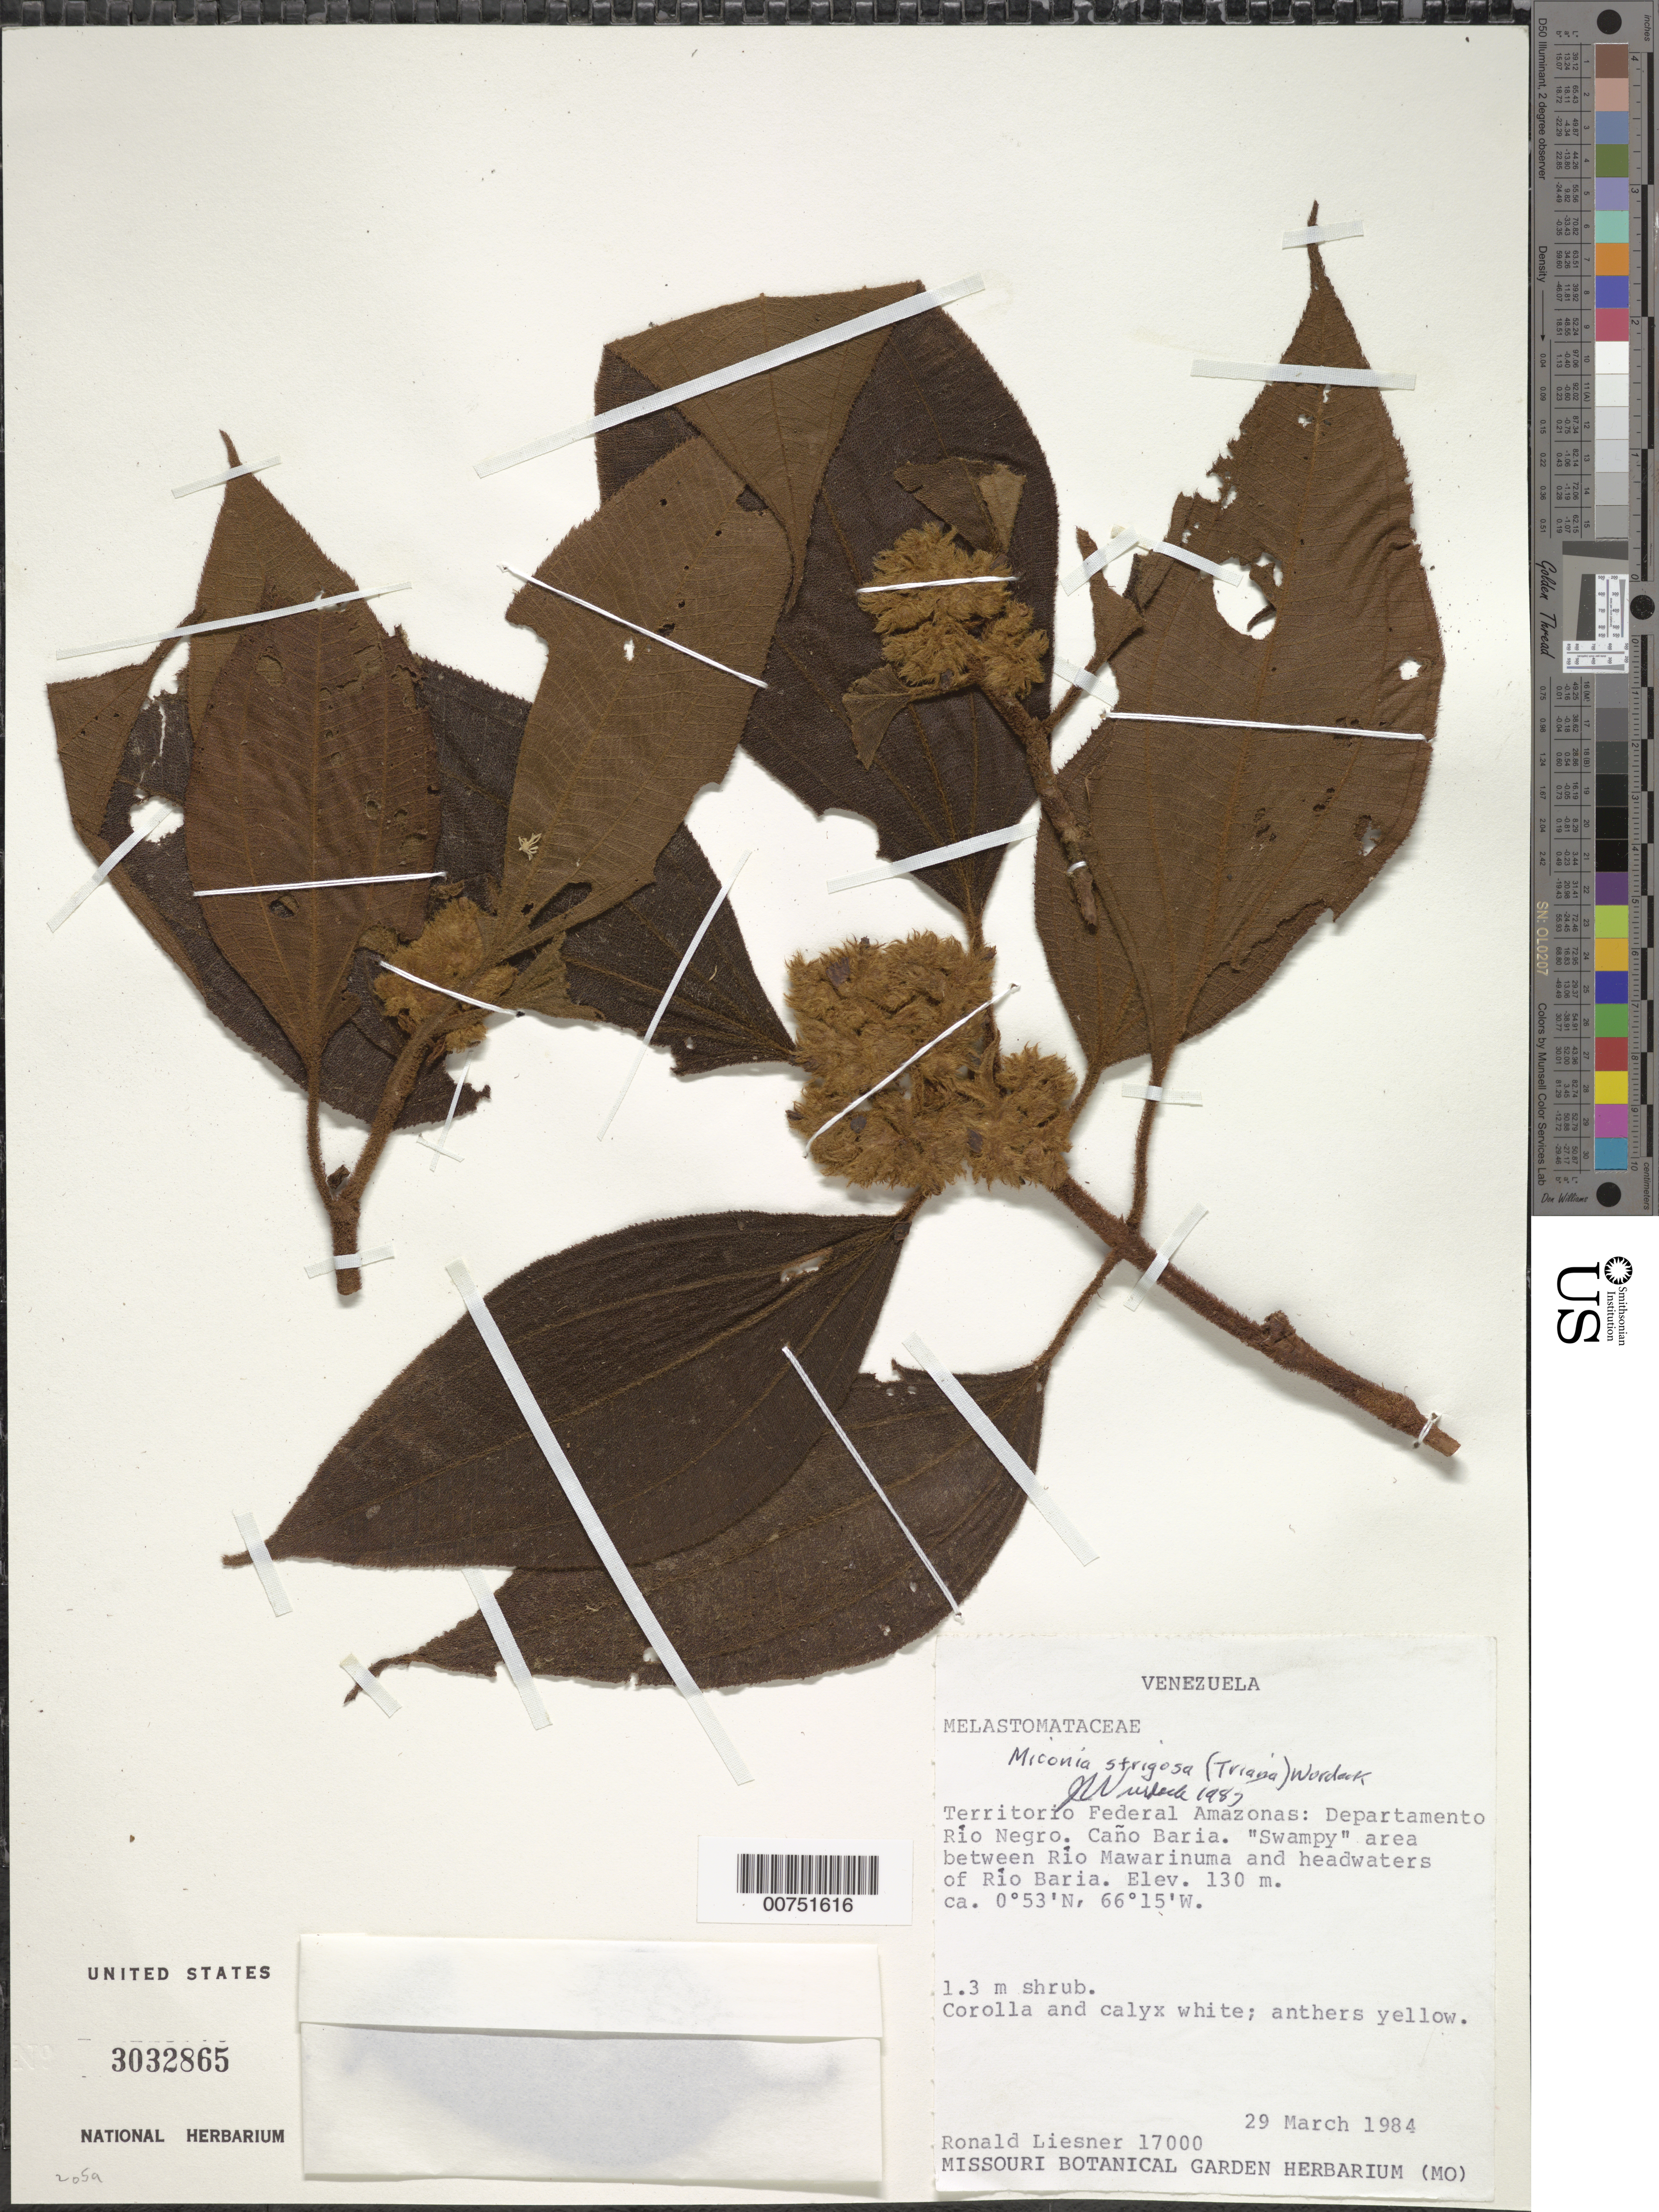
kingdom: Plantae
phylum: Tracheophyta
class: Magnoliopsida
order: Myrtales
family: Melastomataceae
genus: Miconia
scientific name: Miconia strigosa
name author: (Triana) Wurdack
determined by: Wurdack, John J., (US), US (UNITED STATES)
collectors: R. L. Liesner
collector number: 17000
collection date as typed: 29-Mar-84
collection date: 1984-03-29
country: Venezuela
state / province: Amazonas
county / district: Río Negro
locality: Caño Baria, between Río Mawarinuma and headwaters of Río Baria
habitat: Swampy area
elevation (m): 130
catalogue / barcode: US 3032865